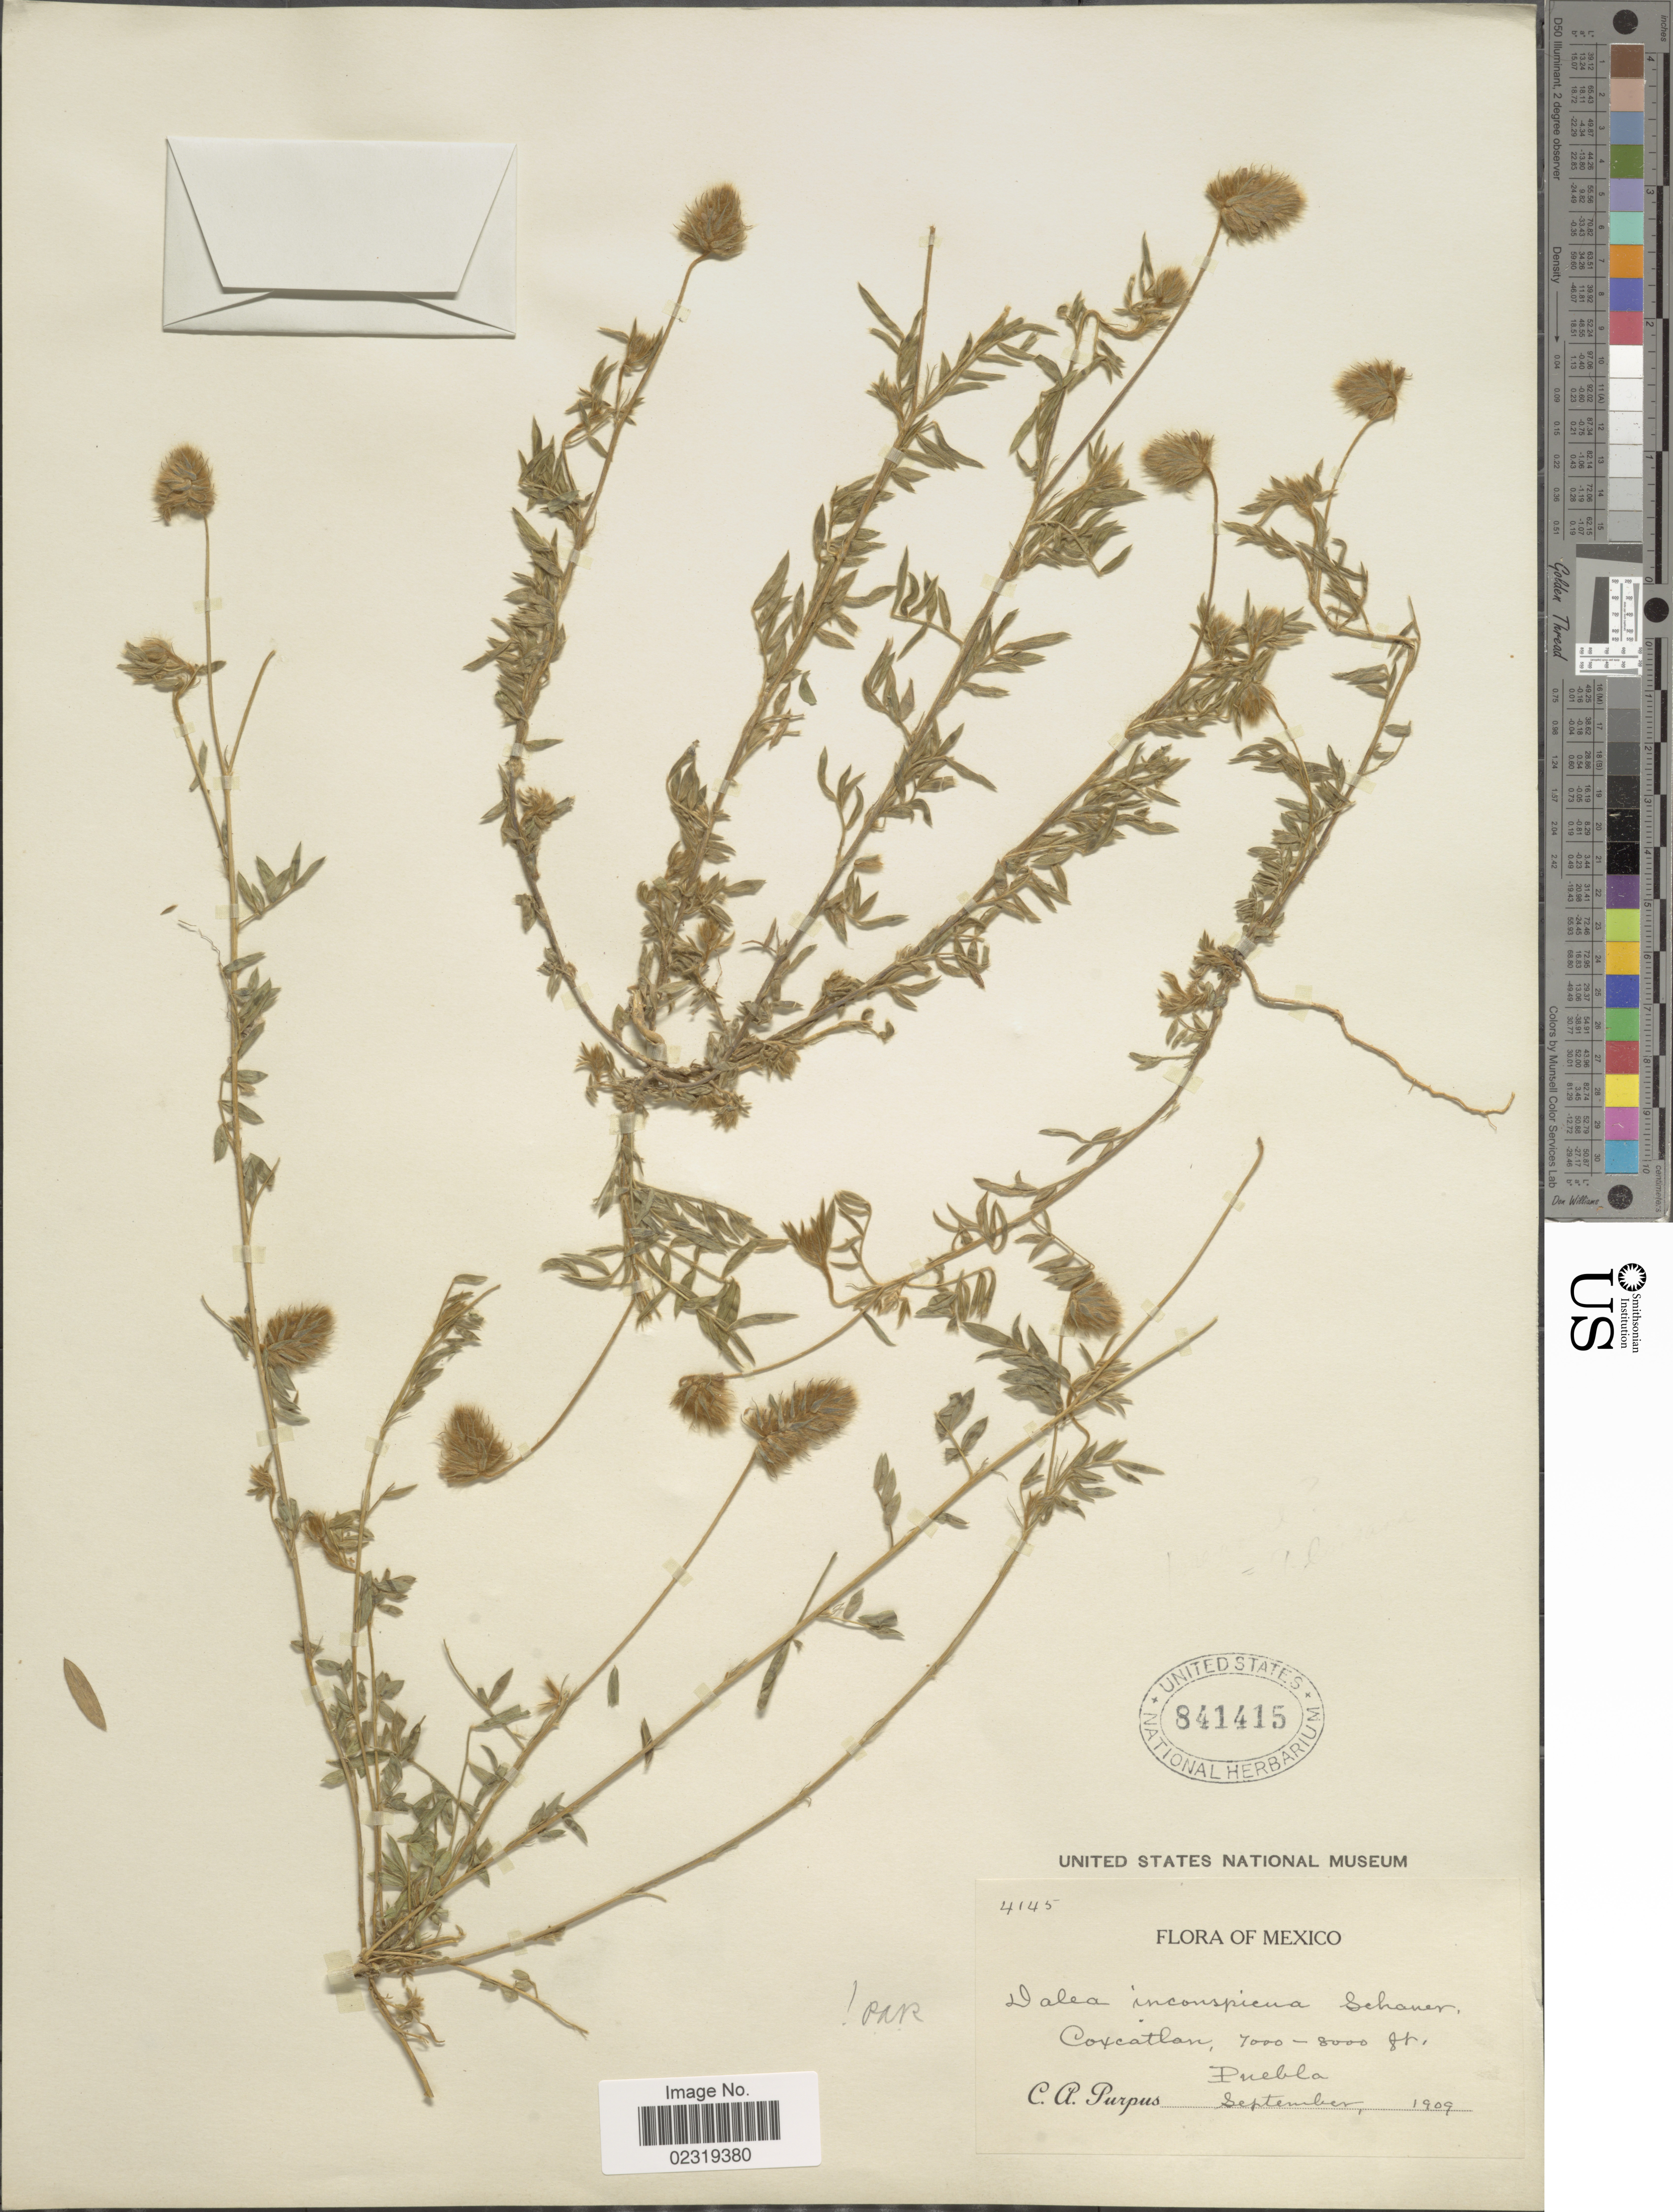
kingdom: Plantae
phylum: Tracheophyta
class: Magnoliopsida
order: Fabales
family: Fabaceae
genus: Dalea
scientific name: Dalea humilis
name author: G. Don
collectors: C. A. Purpus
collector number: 4145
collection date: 1909-09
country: Mexico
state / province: Puebla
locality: Coxcatlan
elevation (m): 2134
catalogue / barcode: US 841415